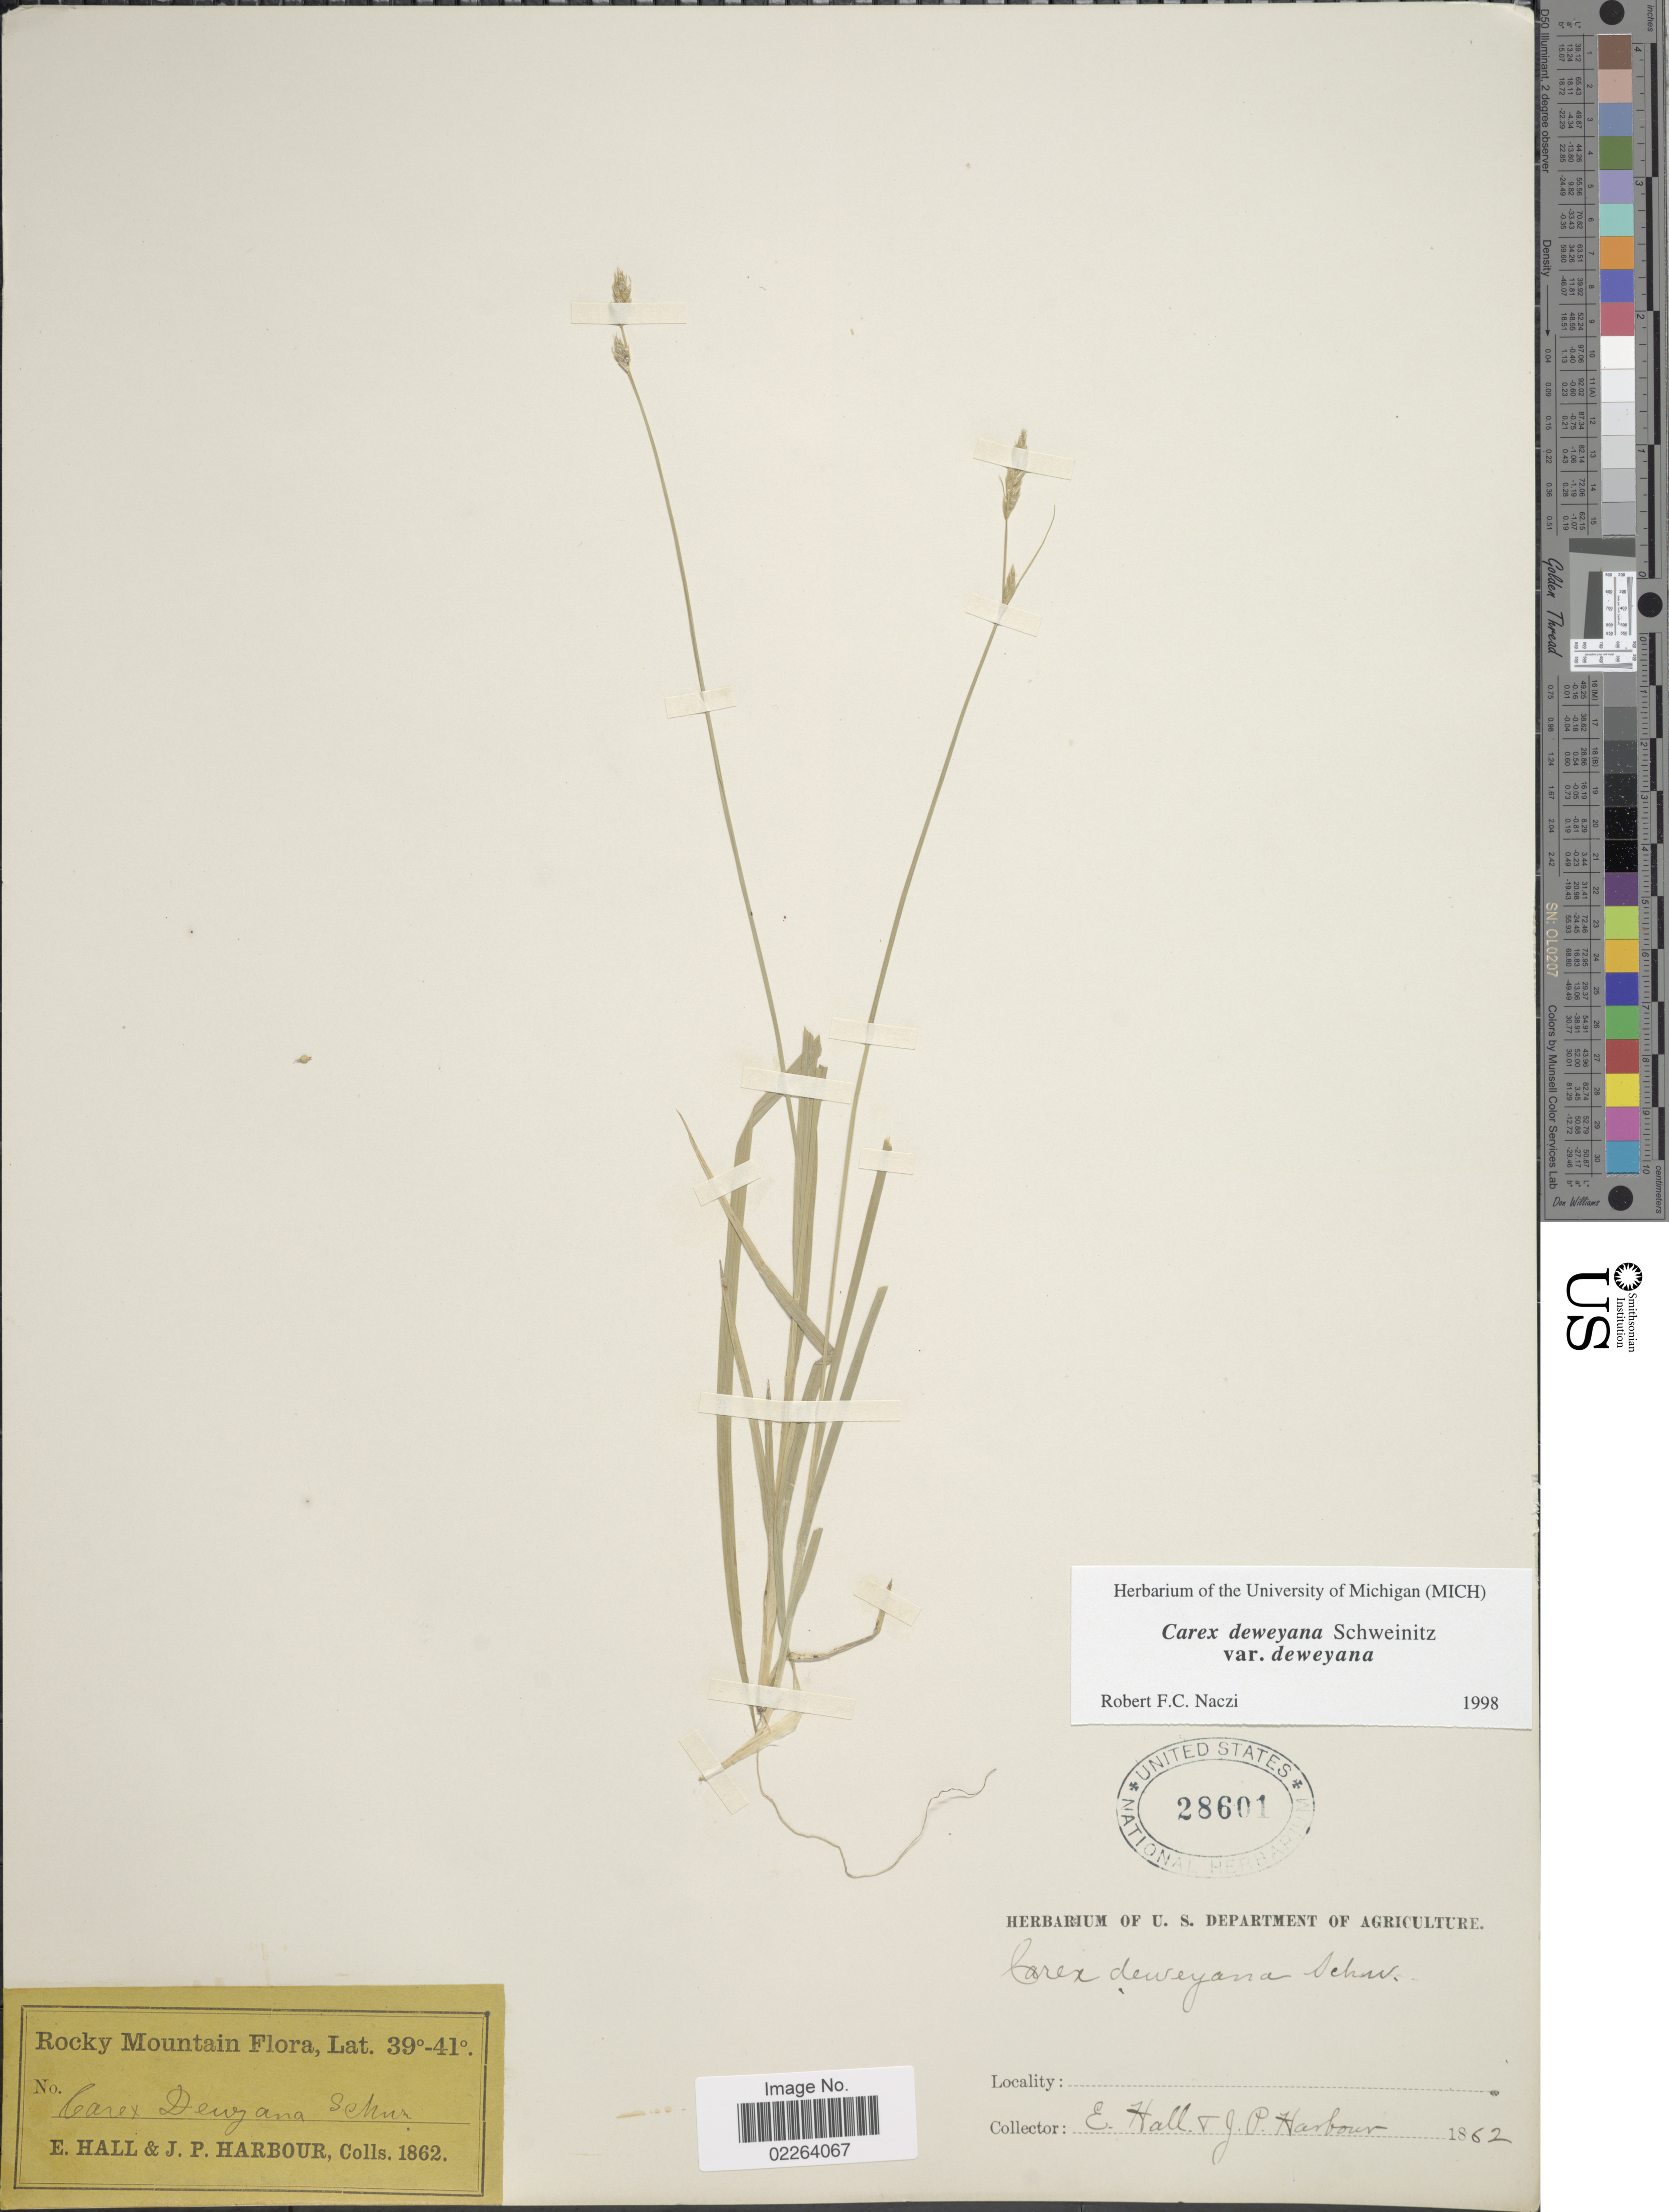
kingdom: Plantae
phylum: Tracheophyta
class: Liliopsida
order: Poales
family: Cyperaceae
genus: Carex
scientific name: Carex deweyana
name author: Schwein.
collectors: E. Hall & J. Harbour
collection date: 1862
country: United States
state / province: Colorado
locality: Rocky Mtns.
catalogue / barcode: US 28601